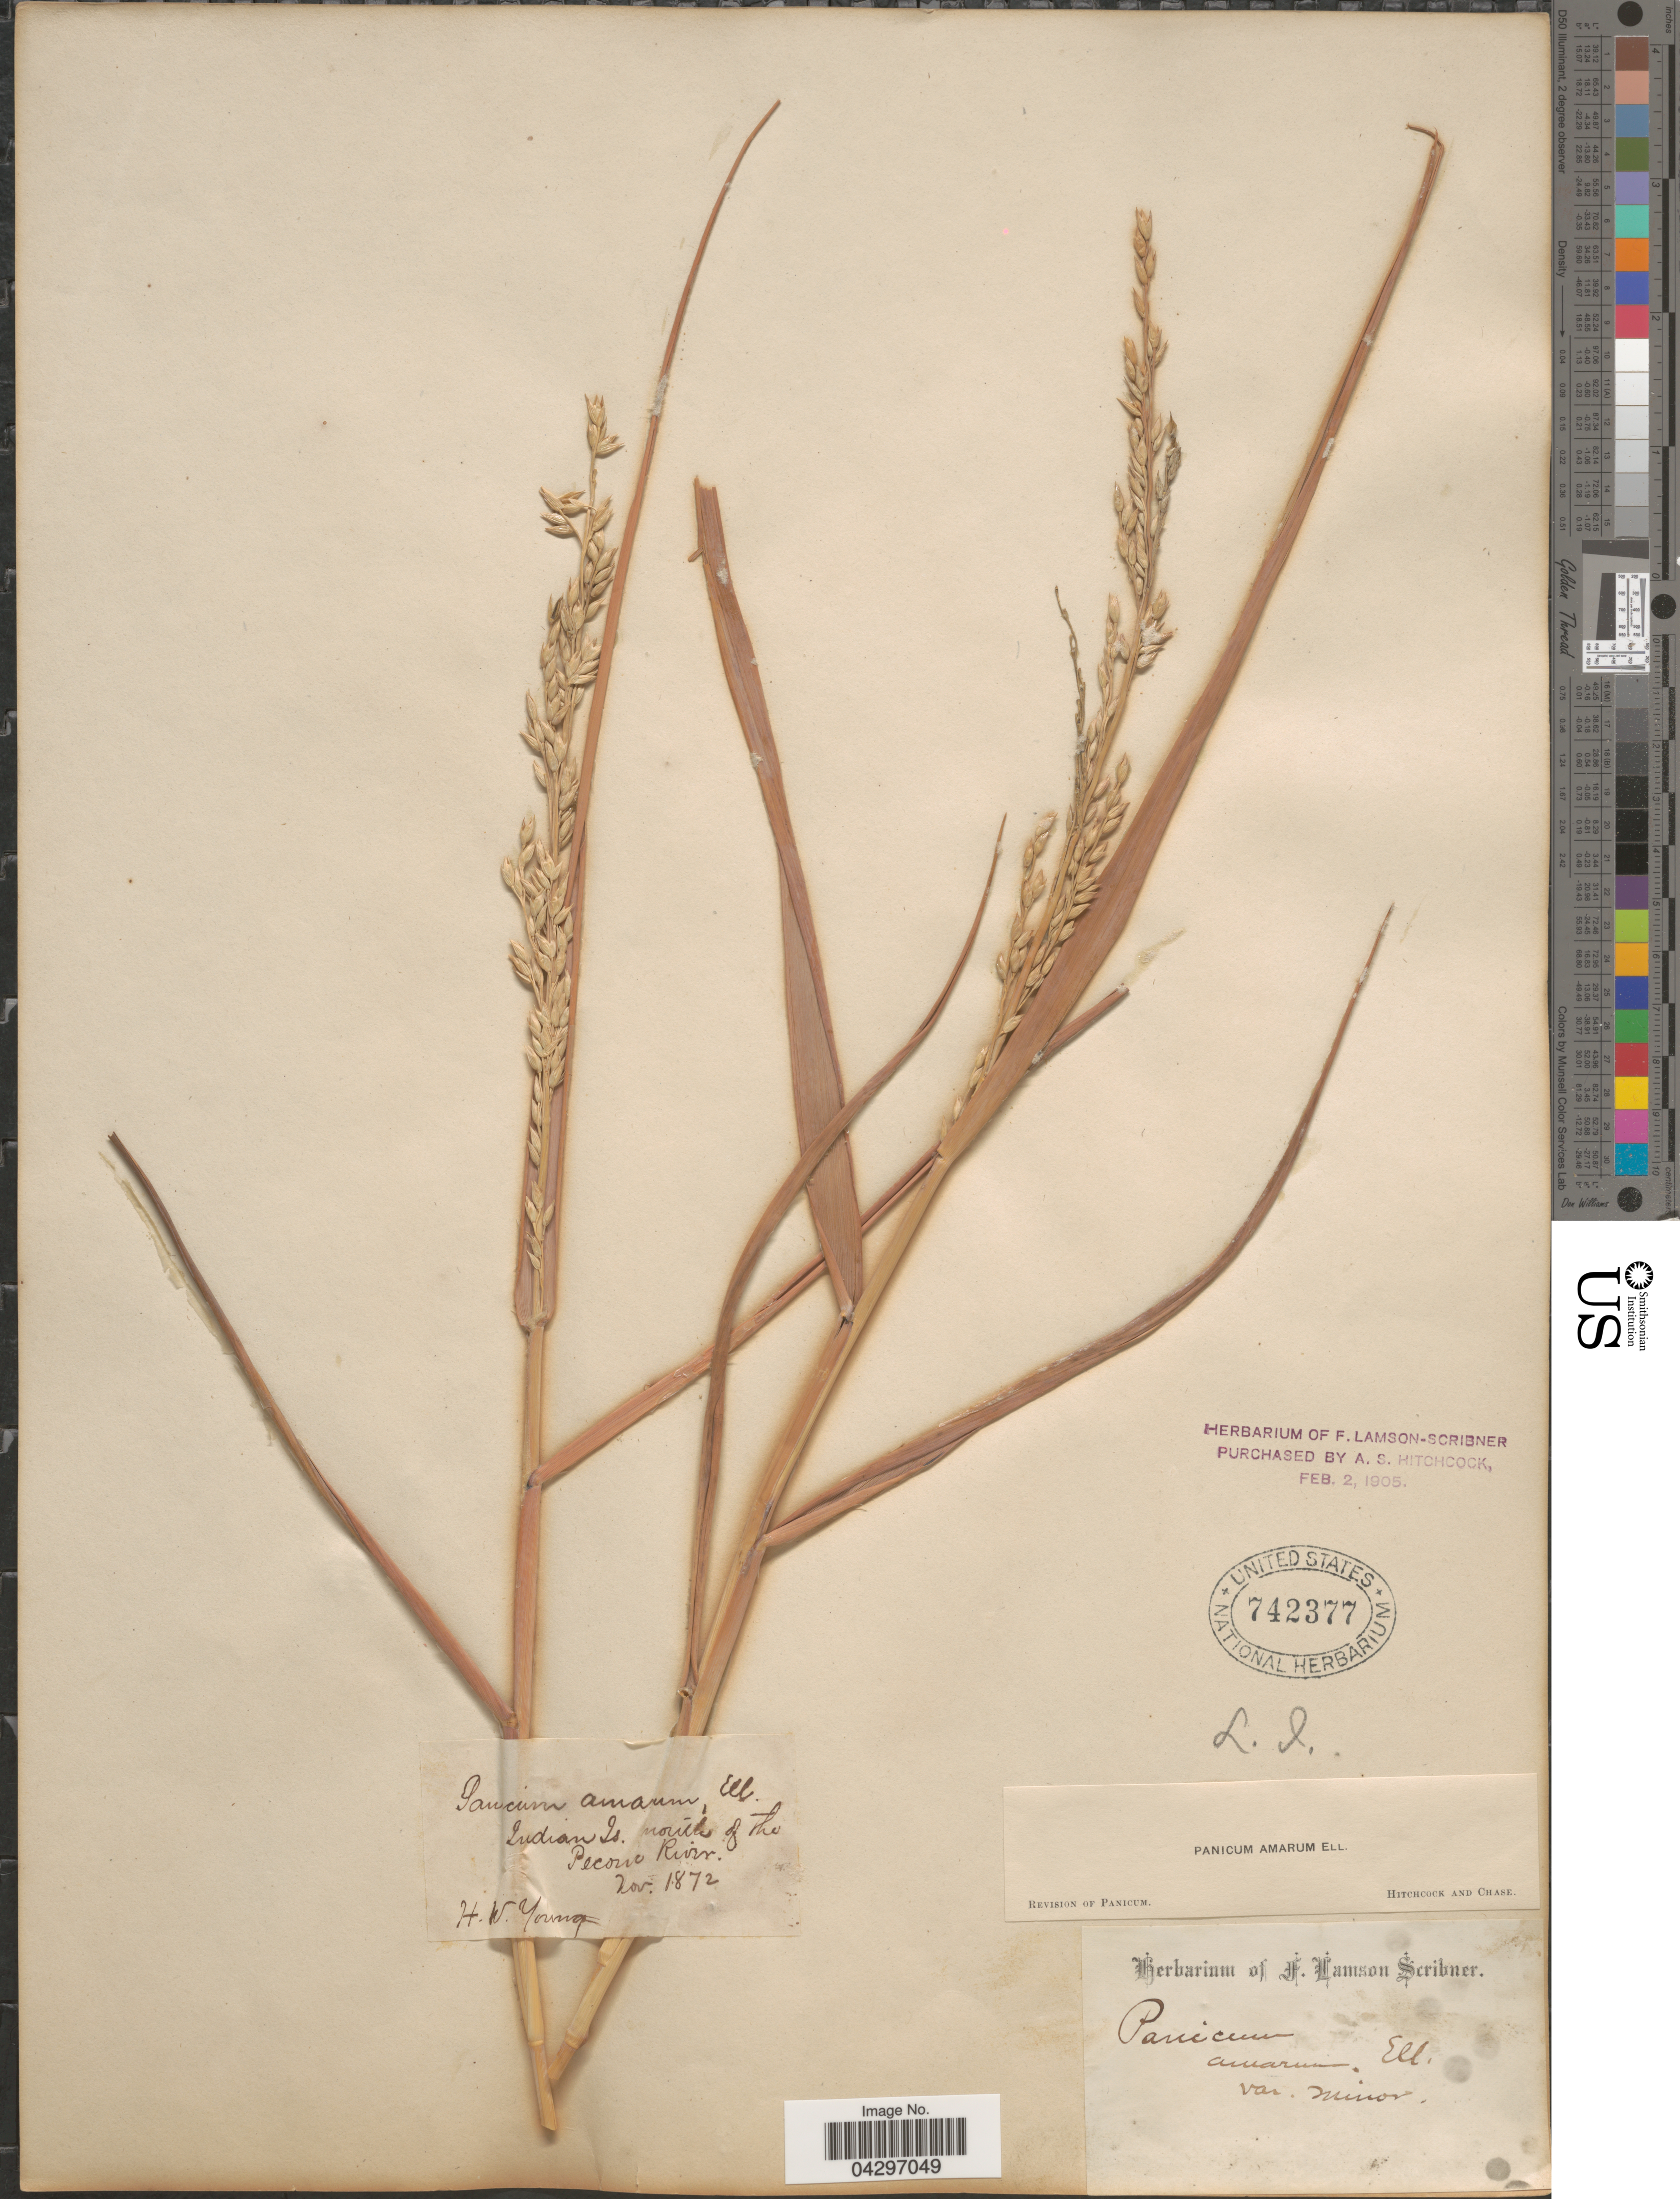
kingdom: Plantae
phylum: Tracheophyta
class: Liliopsida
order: Poales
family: Poaceae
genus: Panicum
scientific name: Panicum amarum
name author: Elliott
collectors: H. W. Young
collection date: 1872-11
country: United States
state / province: New York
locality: Indian Is. Mouth of the Peconic River.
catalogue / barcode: US 742377